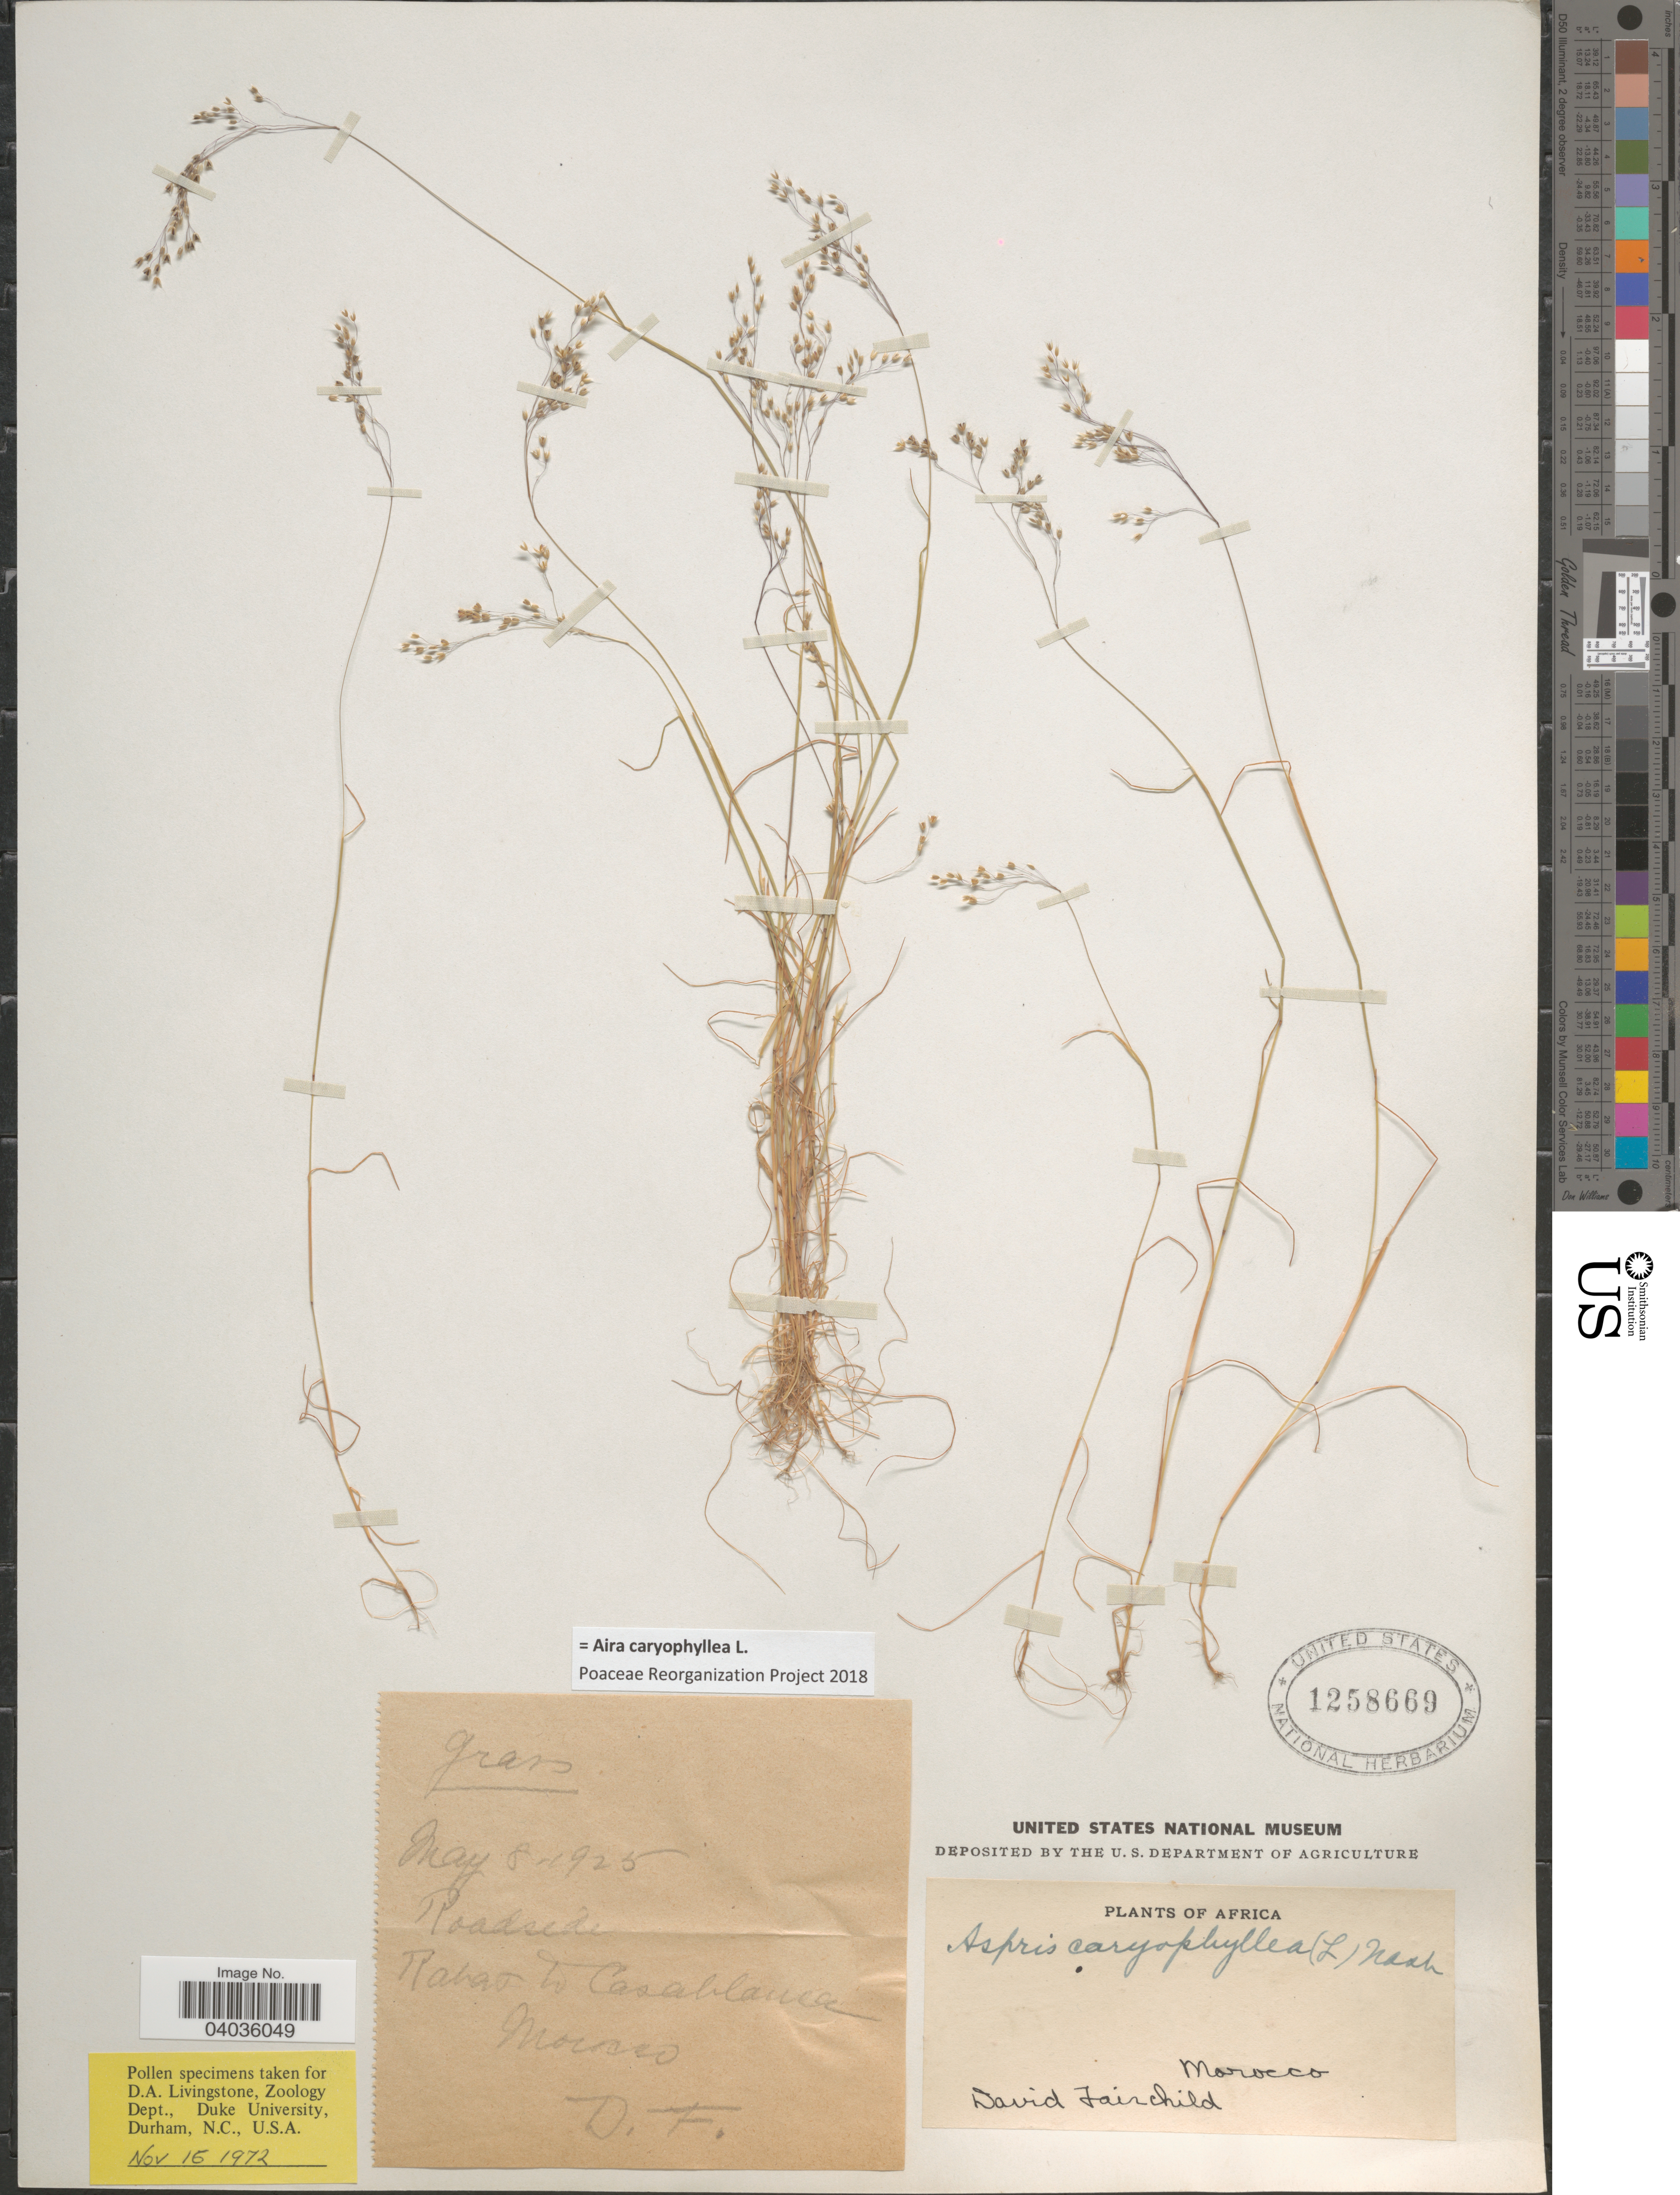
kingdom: Plantae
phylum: Tracheophyta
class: Liliopsida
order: Poales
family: Poaceae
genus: Aira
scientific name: Aira caryophyllea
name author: L.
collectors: D. Fairchild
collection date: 1925-05-08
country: Morocco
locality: Rabat to Casablanca.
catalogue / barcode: US 1258669